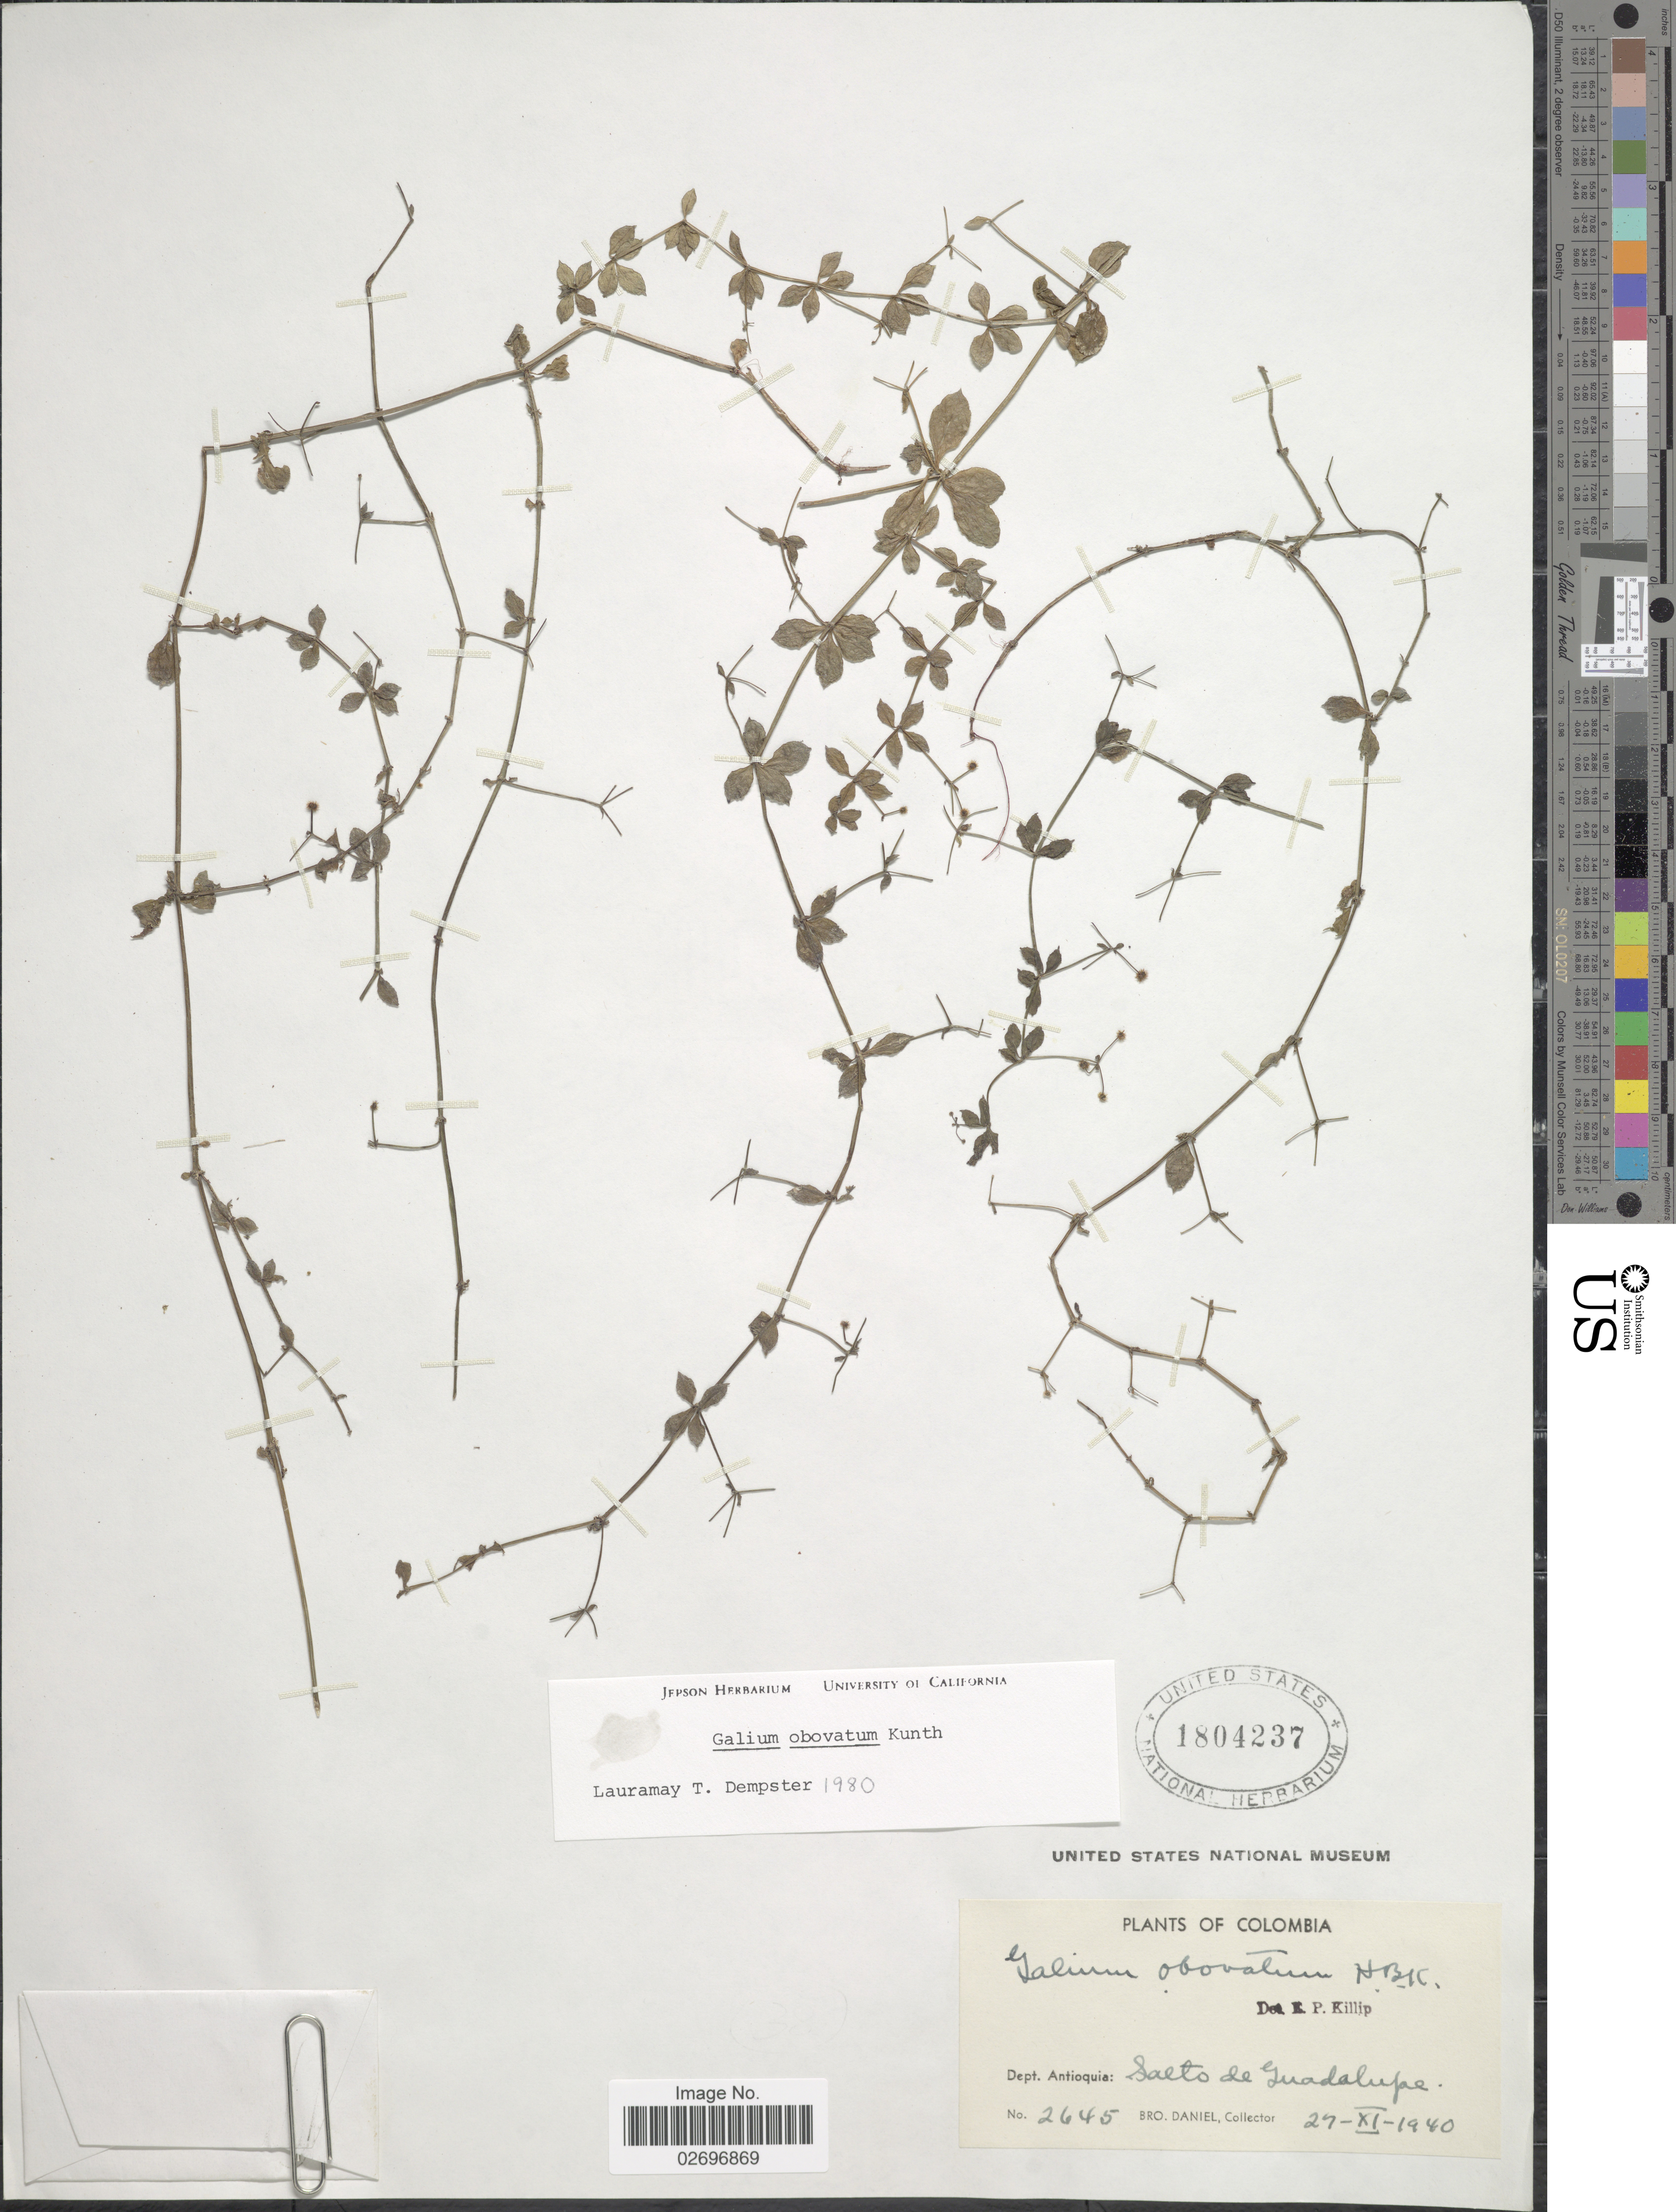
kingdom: Plantae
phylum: Tracheophyta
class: Magnoliopsida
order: Gentianales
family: Rubiaceae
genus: Galium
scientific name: Galium obovatum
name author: Kunth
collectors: Bro. Daniel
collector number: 2645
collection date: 1940-11-27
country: Colombia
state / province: Antioquia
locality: Salto de Guadalupe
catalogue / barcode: US 1804237